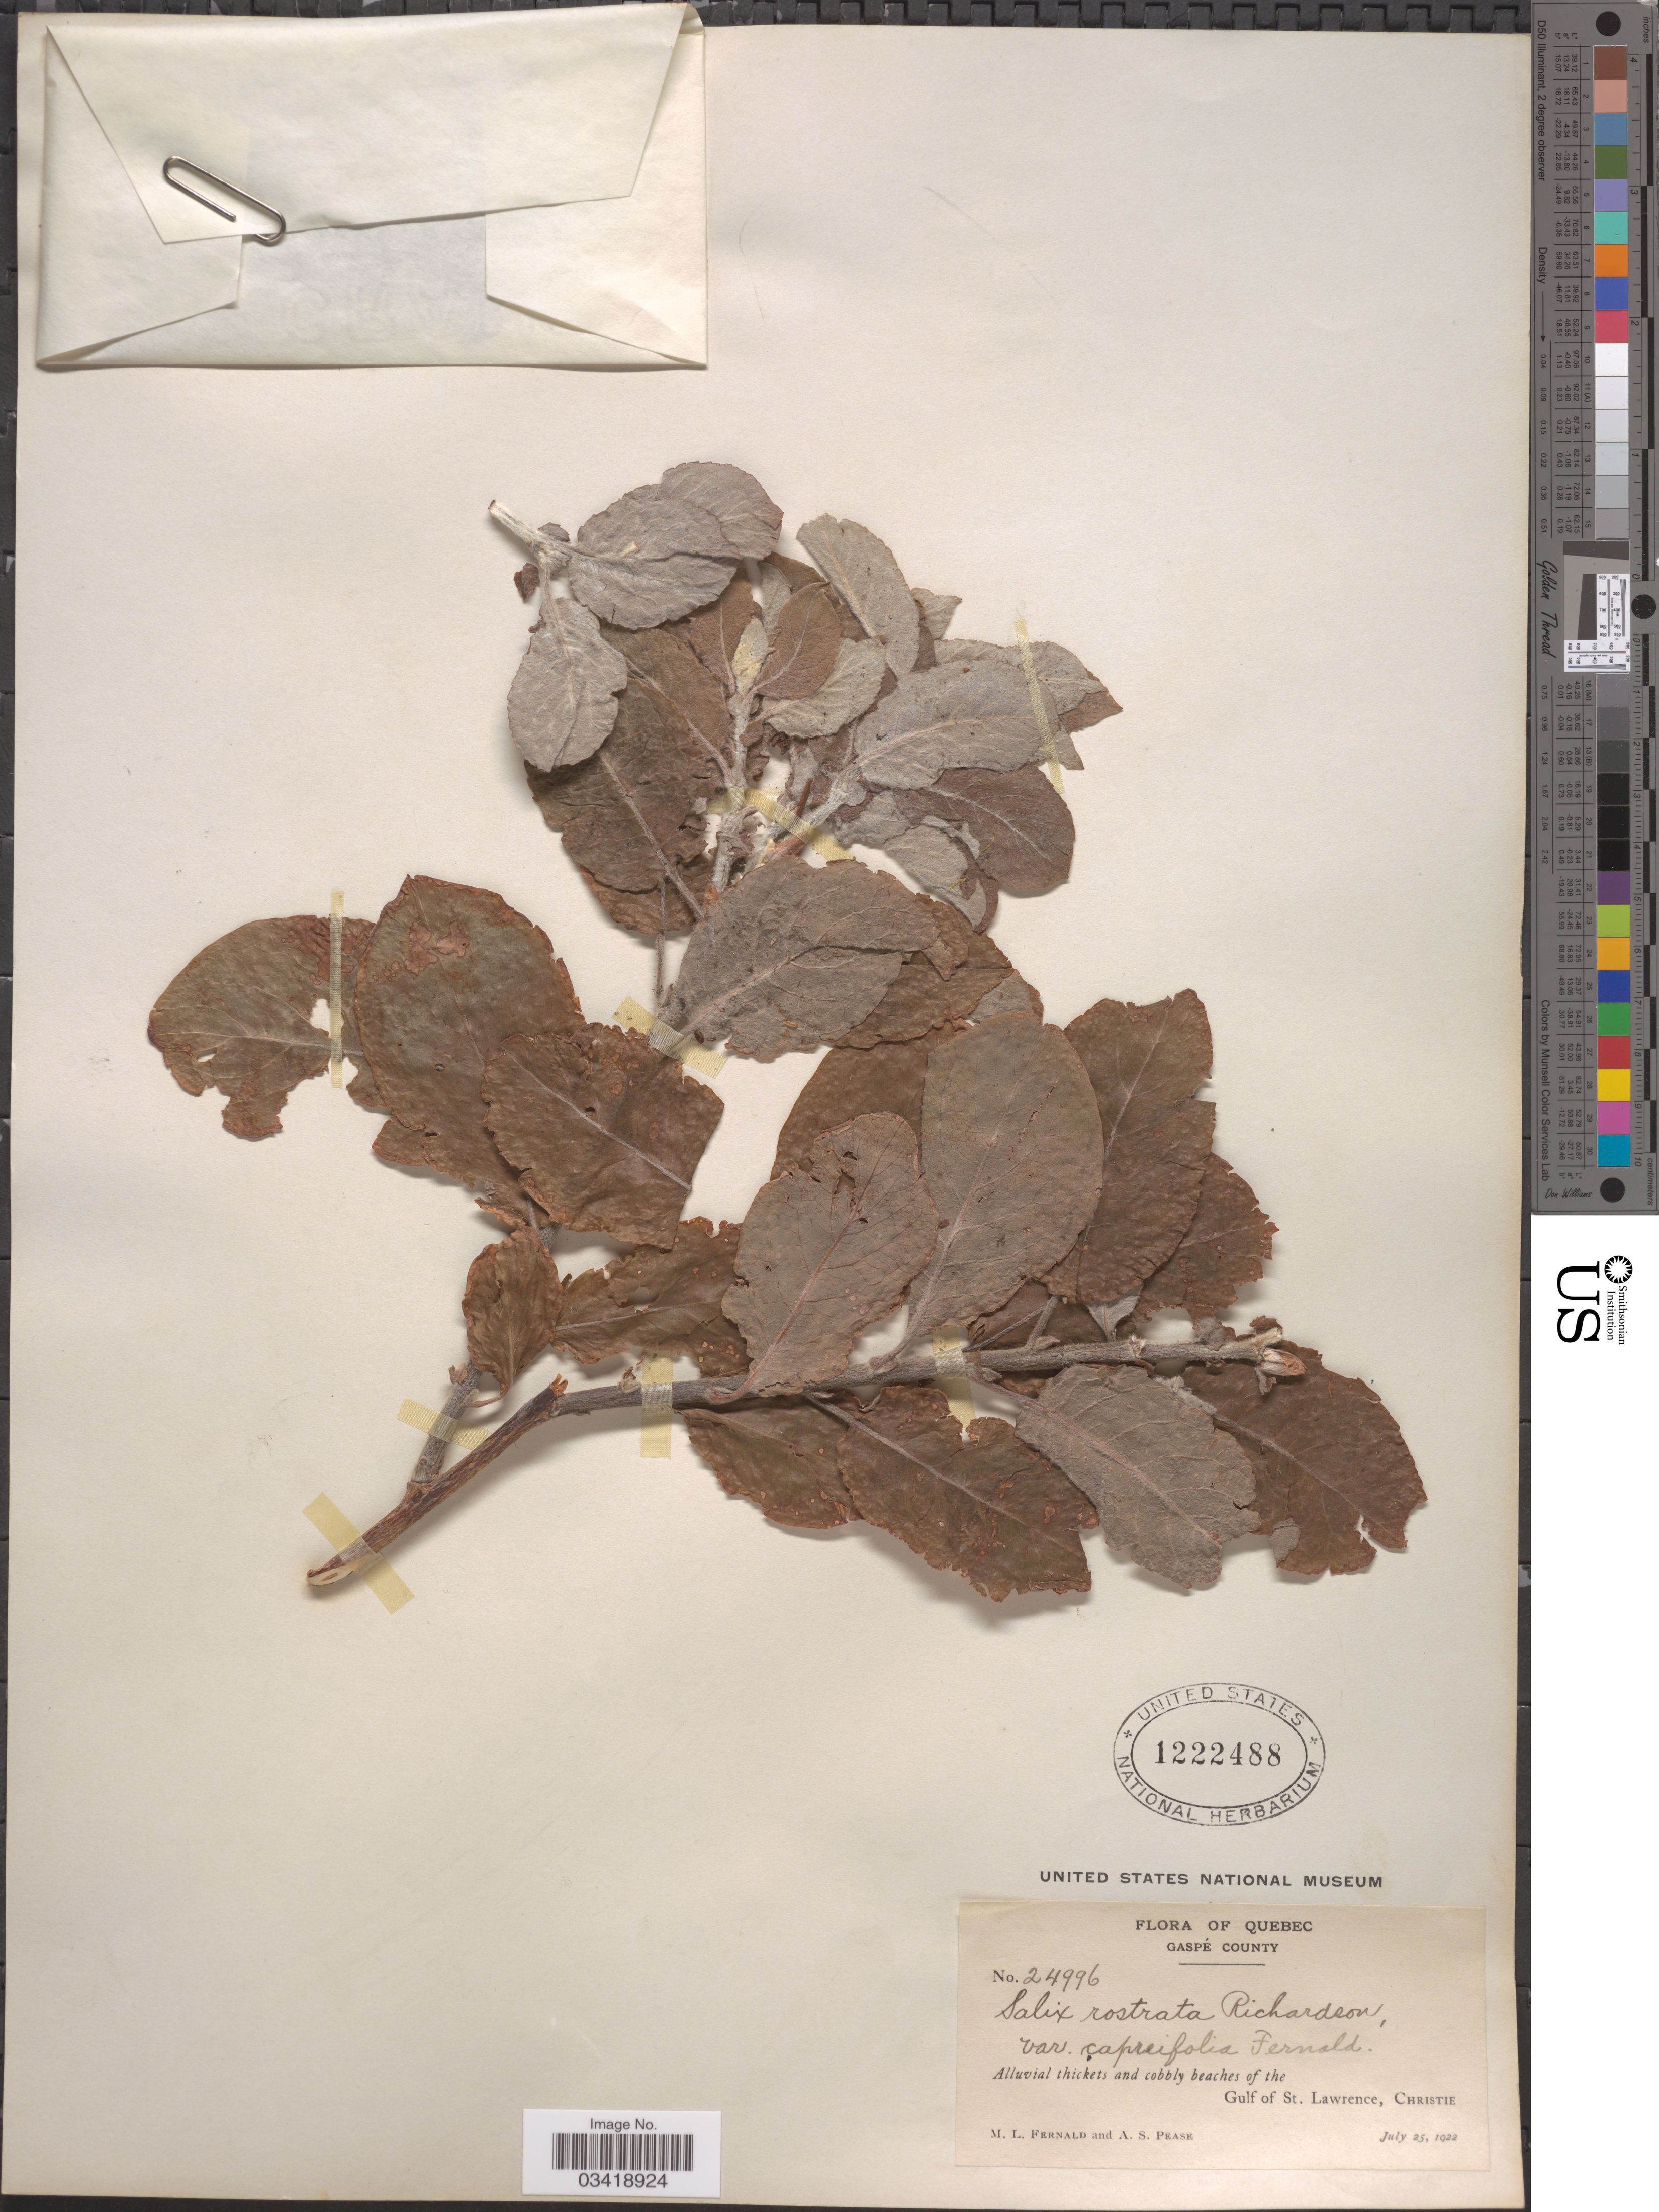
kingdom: Plantae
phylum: Tracheophyta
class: Magnoliopsida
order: Malpighiales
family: Salicaceae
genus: Salix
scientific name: Salix bebbiana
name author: Sarg.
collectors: M. L. Fernald & A. S. Pease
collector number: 24996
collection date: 1922-07-25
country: Canada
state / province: Quebec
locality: Gaspé County. Alluvial thickets and cobbly beaches of the Gulf of St. Lawrence, Christie.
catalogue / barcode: US 1222488